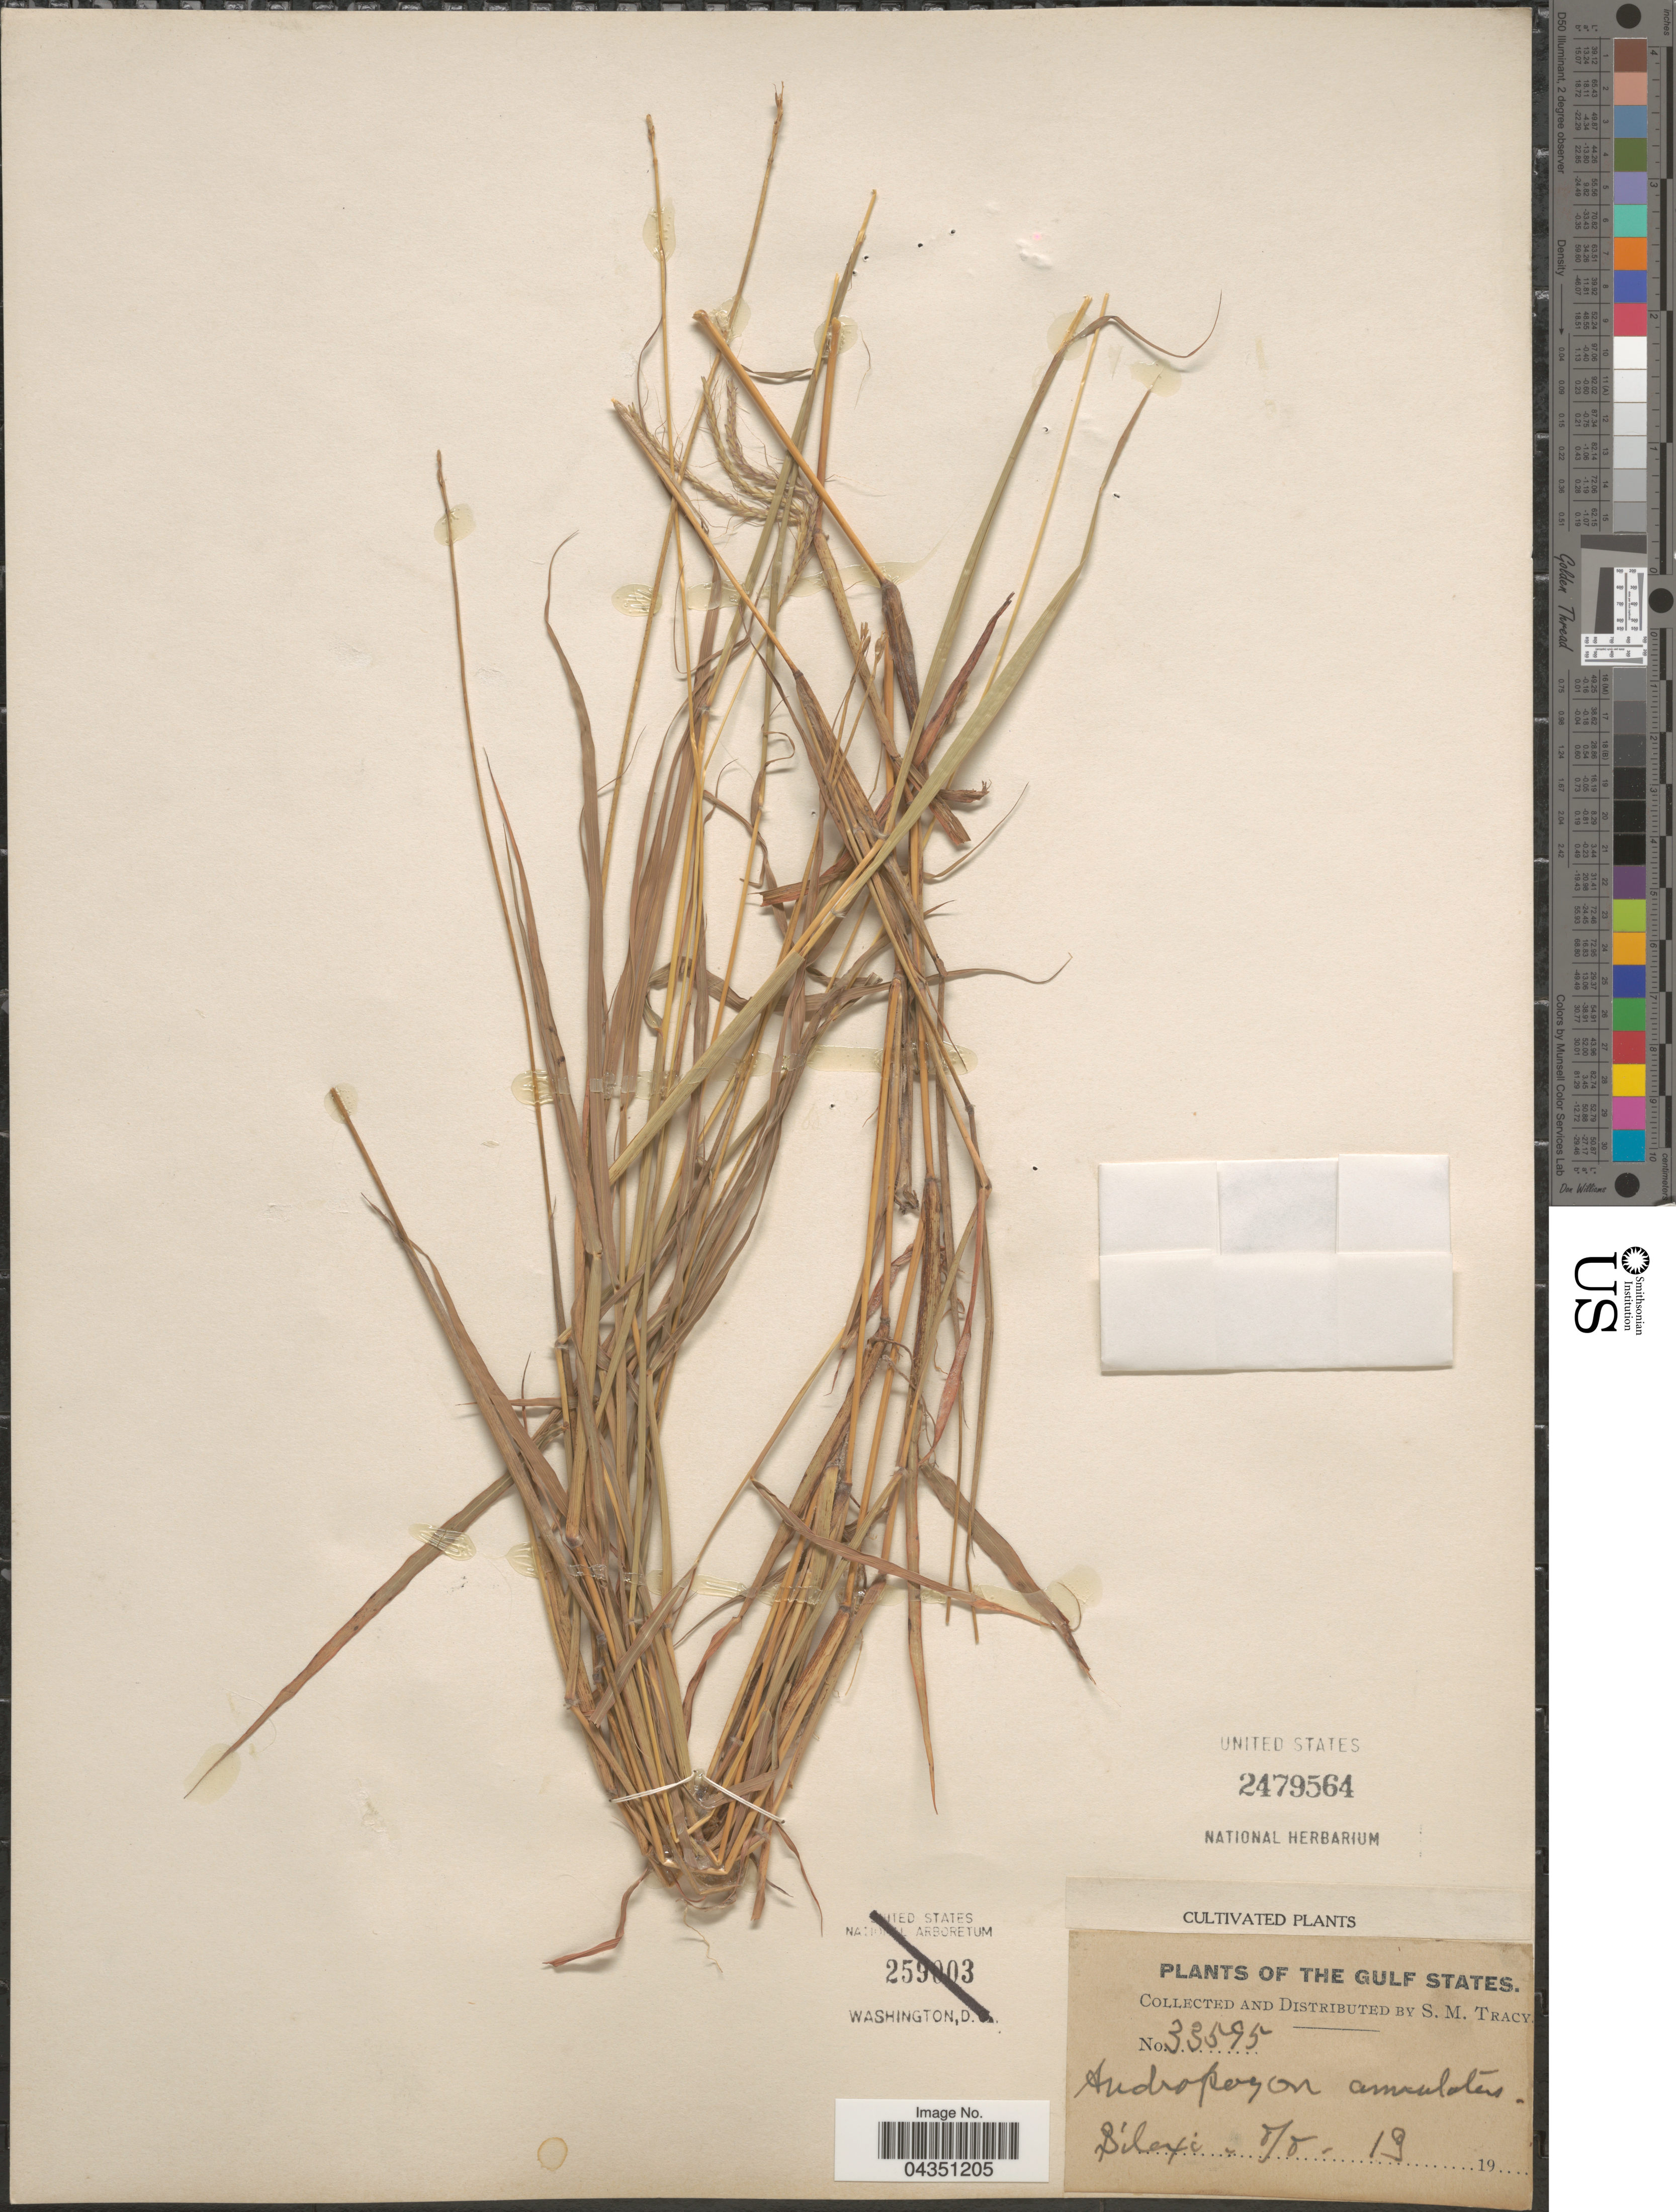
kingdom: Plantae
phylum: Tracheophyta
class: Liliopsida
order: Poales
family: Poaceae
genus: Dichanthium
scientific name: Dichanthium annulatum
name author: (Forssk.) Stapf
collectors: S. M. Tracy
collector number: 33595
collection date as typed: Transcribed d/m/y: 8/8/19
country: United States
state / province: Mississippi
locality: The Gulf States. Biloxi.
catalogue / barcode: US 2479564